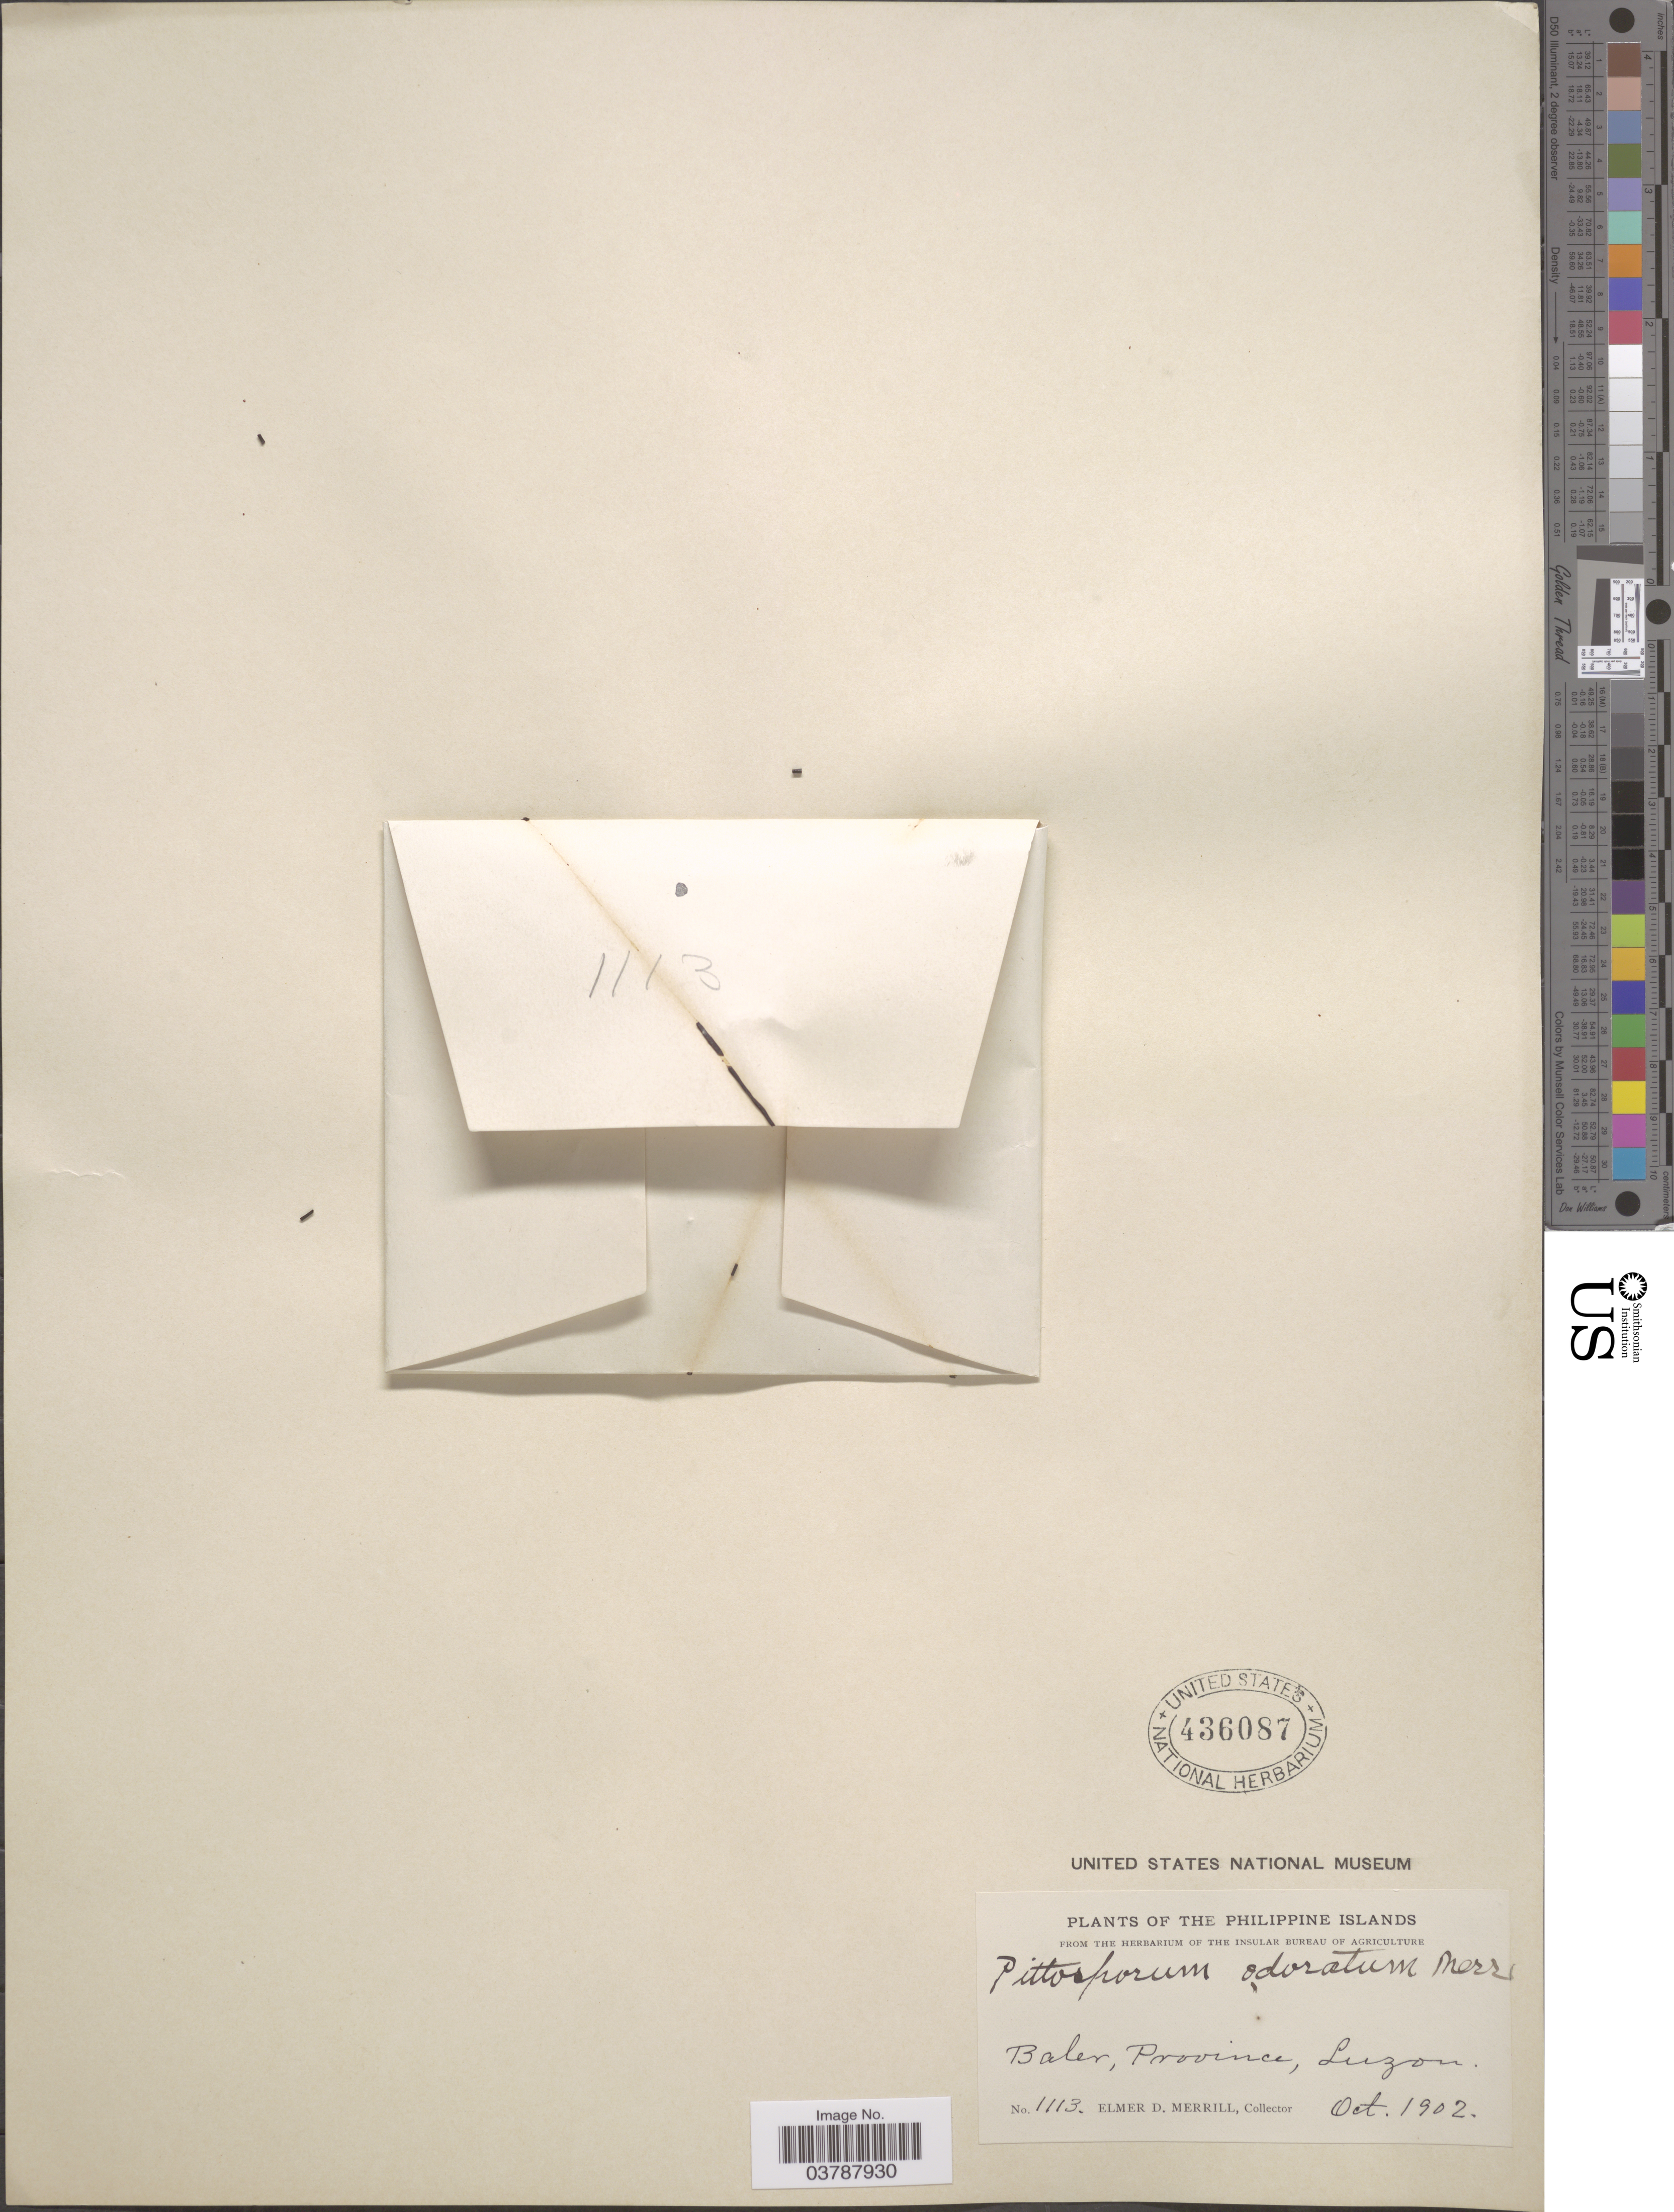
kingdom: Plantae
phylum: Tracheophyta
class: Magnoliopsida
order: Apiales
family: Pittosporaceae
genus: Pittosporum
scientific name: Pittosporum odoratum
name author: Merr.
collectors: E. D. Merrill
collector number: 1113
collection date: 1902-10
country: Philippines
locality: The Philippine Islands. Baler, Province, Luzon.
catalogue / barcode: US 436087